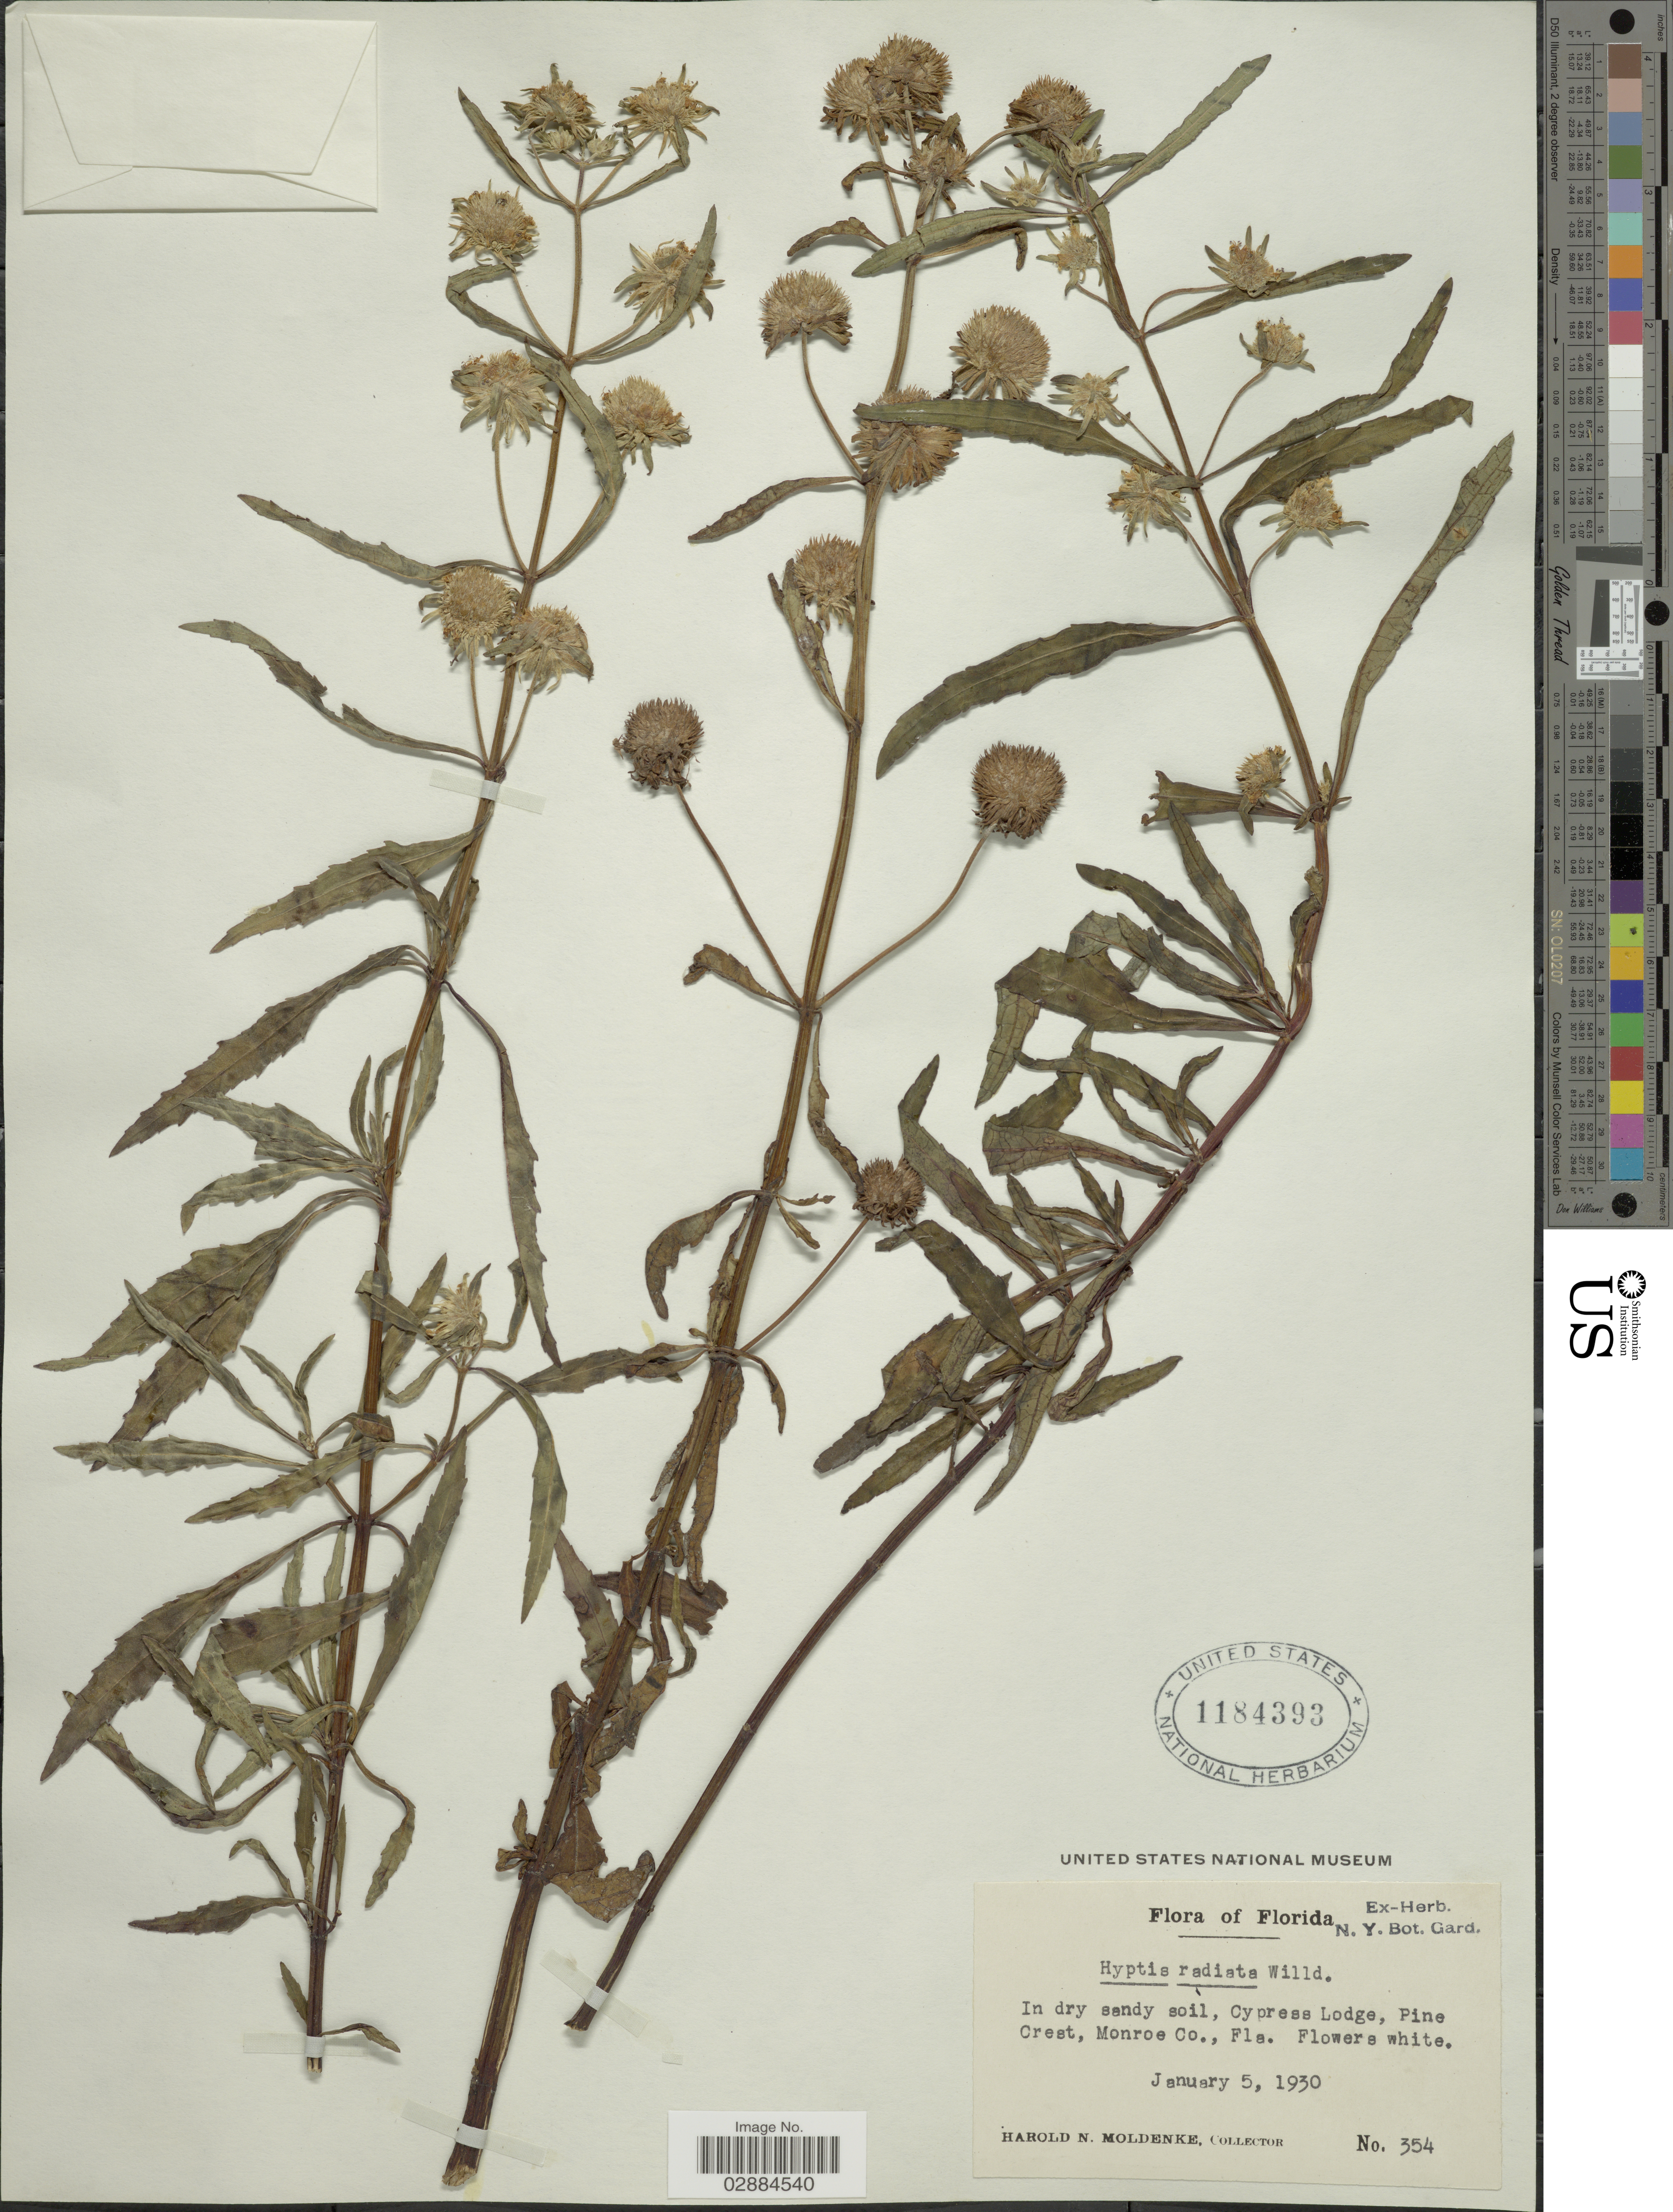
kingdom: Plantae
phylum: Tracheophyta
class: Magnoliopsida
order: Lamiales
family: Lamiaceae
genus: Hyptis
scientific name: Hyptis radiata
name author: Kunth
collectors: H. N. Moldenke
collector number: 354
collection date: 1930-01-05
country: United States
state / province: Florida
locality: In dry sandy soil, Cypress Lodge, Pine Crest, Monroe Co., Fla.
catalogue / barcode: US 1184393